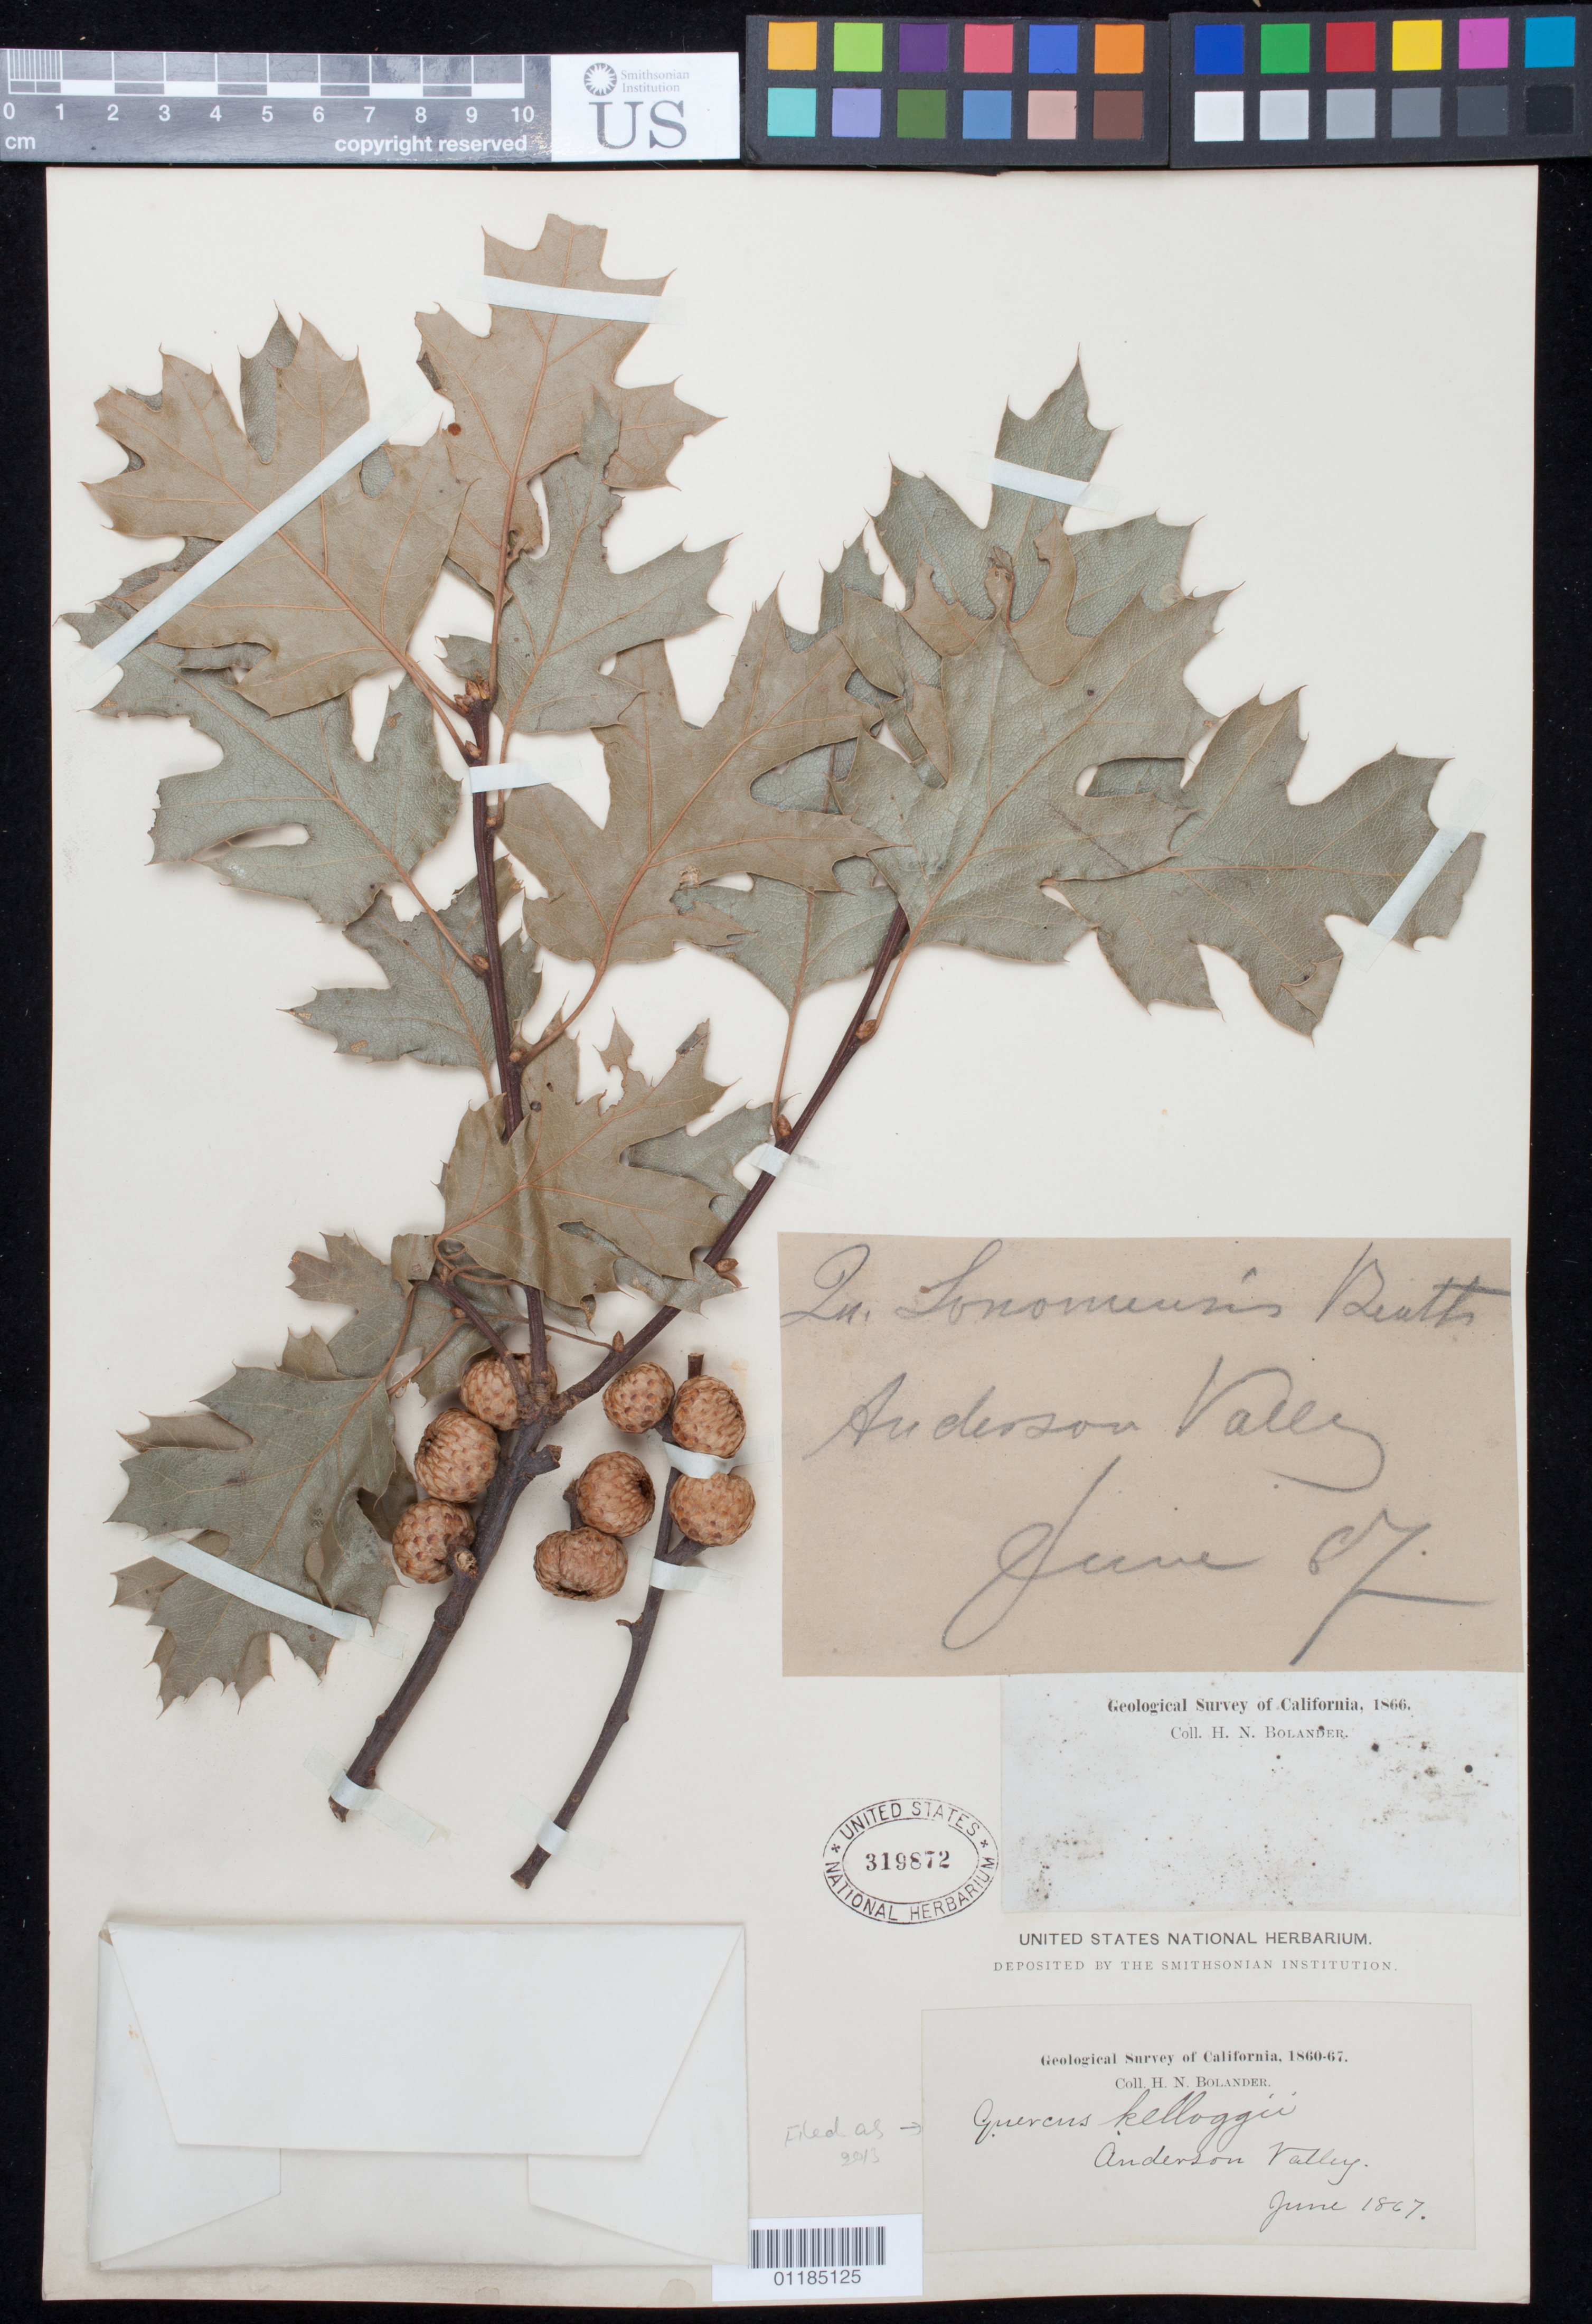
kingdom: Plantae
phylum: Tracheophyta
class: Magnoliopsida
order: Fagales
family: Fagaceae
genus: Quercus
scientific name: Quercus kelloggii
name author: Newb.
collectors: H. Bolander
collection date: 1867-06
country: United States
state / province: California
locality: Anderson Valley.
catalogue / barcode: US 319872